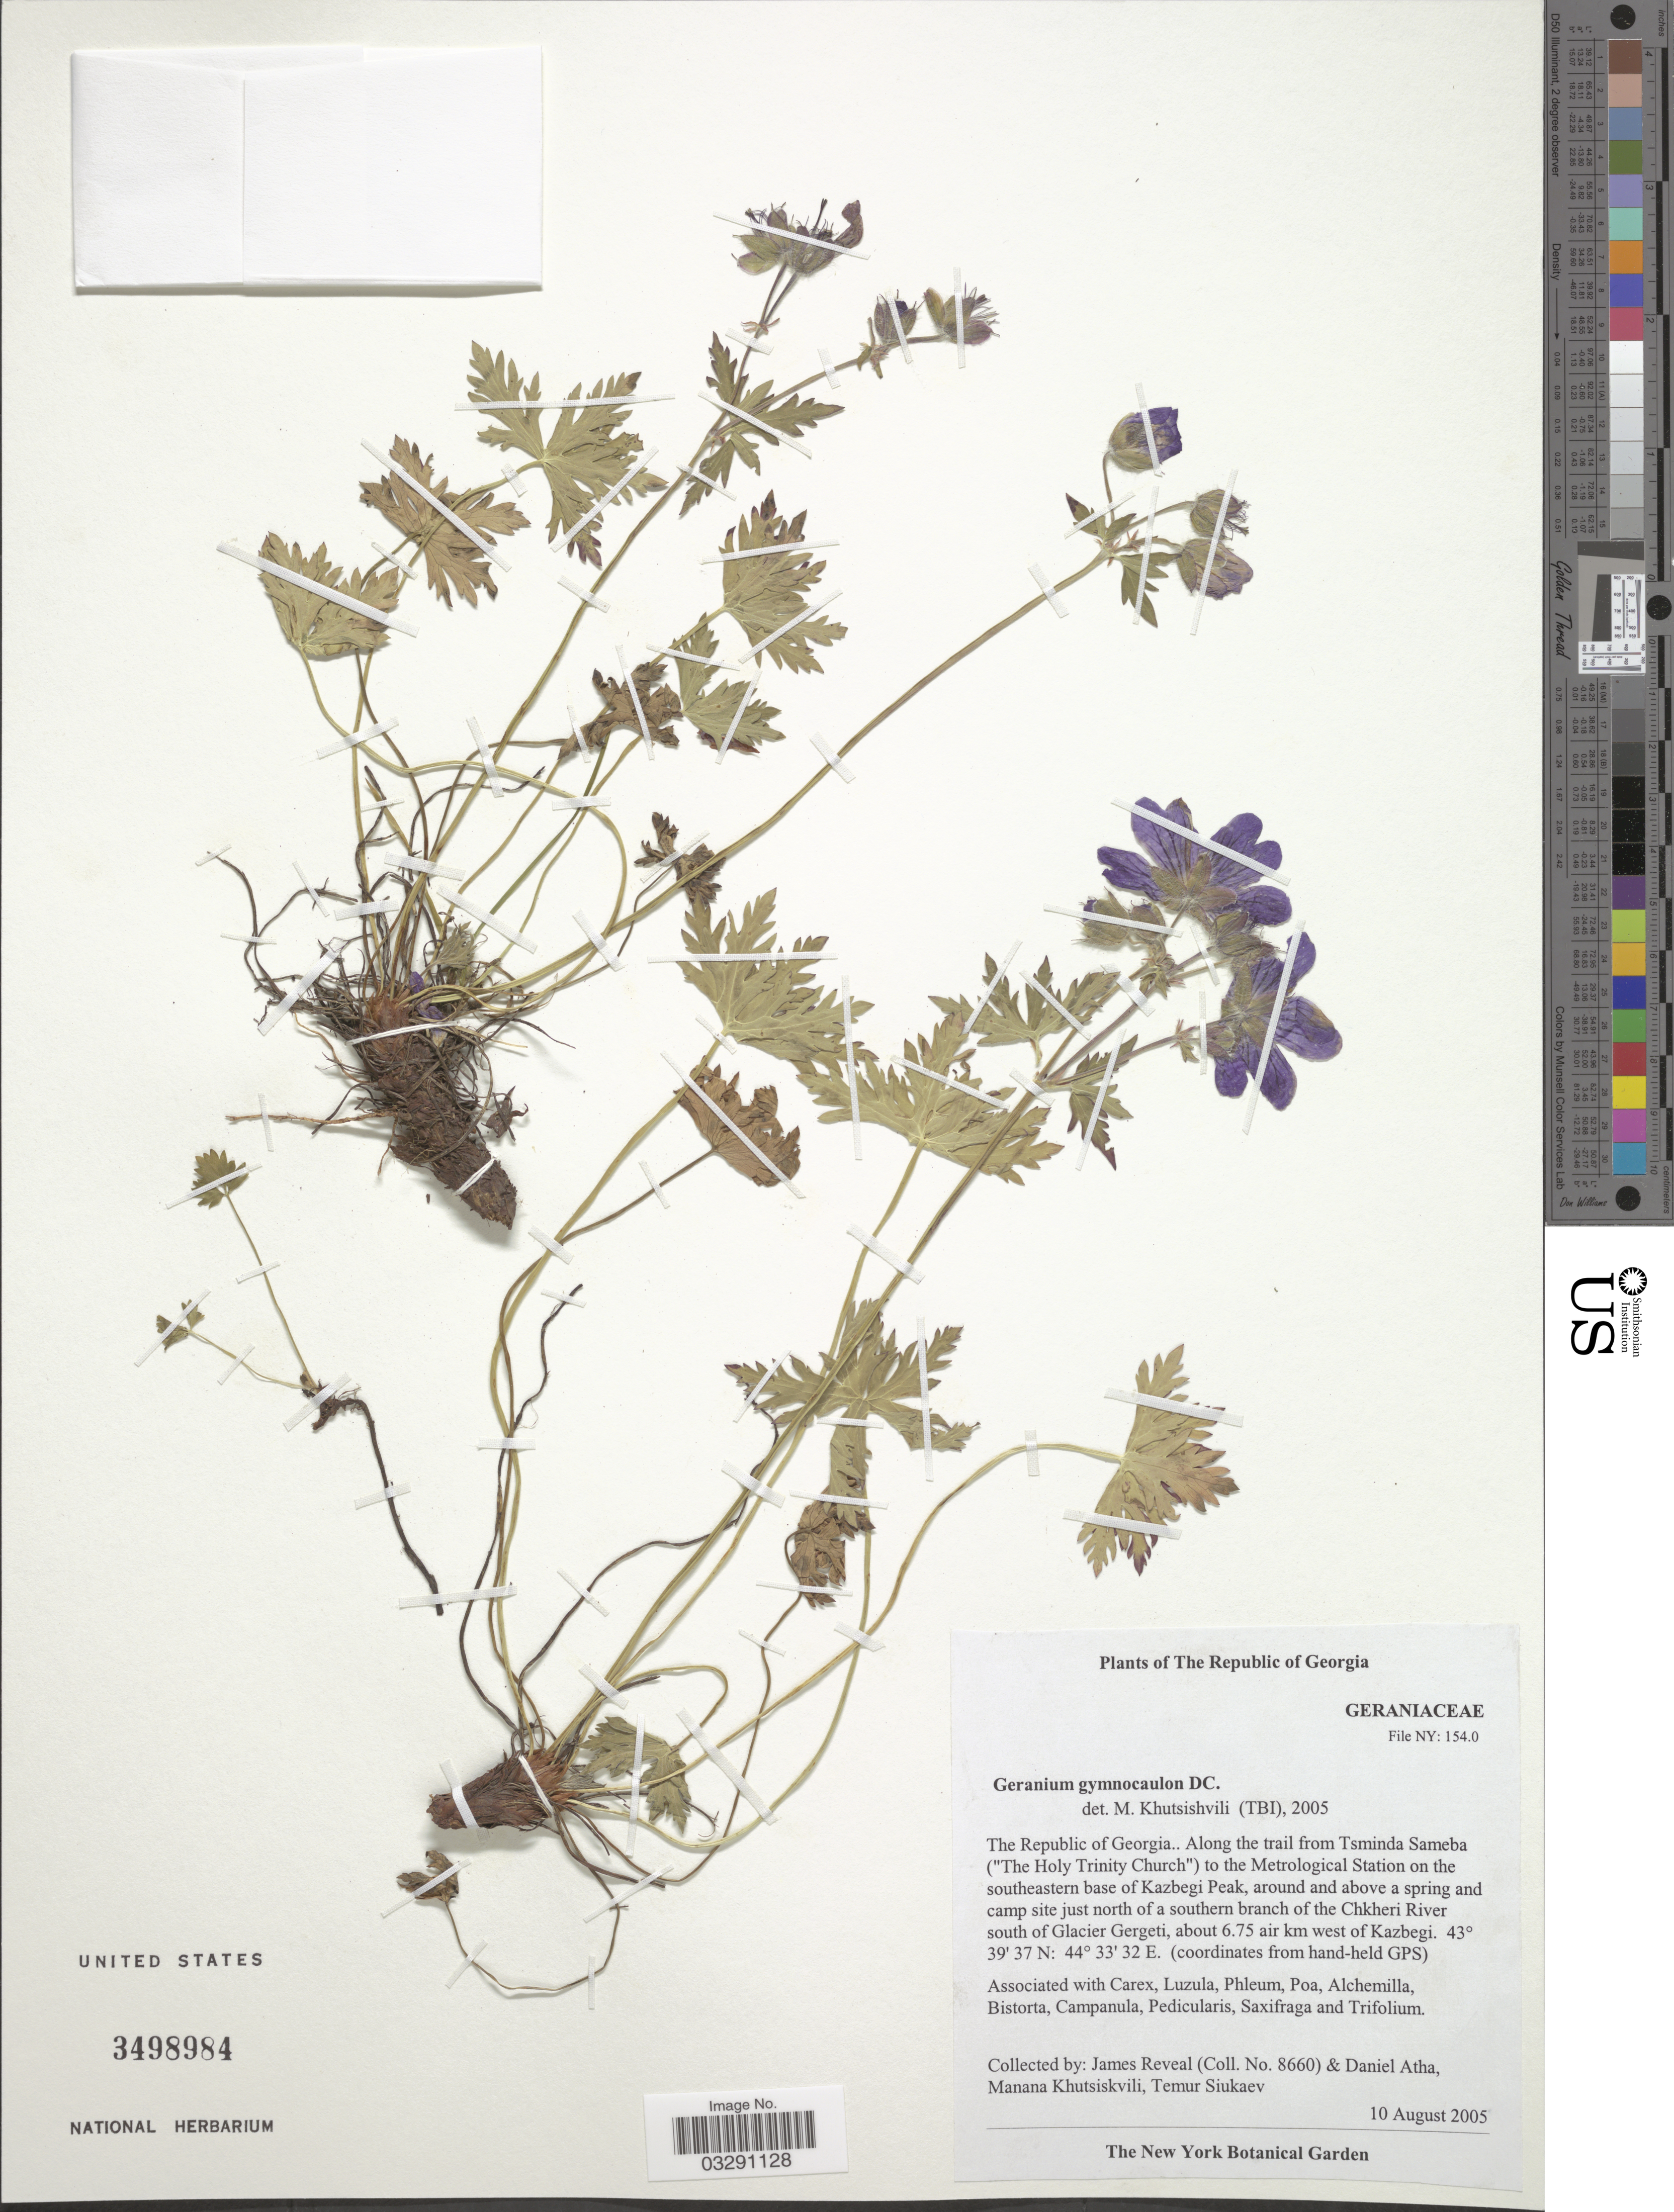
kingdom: Plantae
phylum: Tracheophyta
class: Magnoliopsida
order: Geraniales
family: Geraniaceae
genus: Geranium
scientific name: Geranium gymnocaulon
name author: DC.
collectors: J. Reveal, D. Atha, M. Khutsiskvili & T. Siukaev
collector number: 8660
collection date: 2005-08-10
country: Georgia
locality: The Republic of Georgia. Along the trail from Tsminda Sameba ("The Holy Trinity Church") to the Metrological Station on the southeastern base of Kazbegi Peak, around and above a spring and camp site just north of a southern branch of the Chkheri River south of Glacier Gergeti, about 6.75 air km west of Kazbegi.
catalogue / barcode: US 3498984